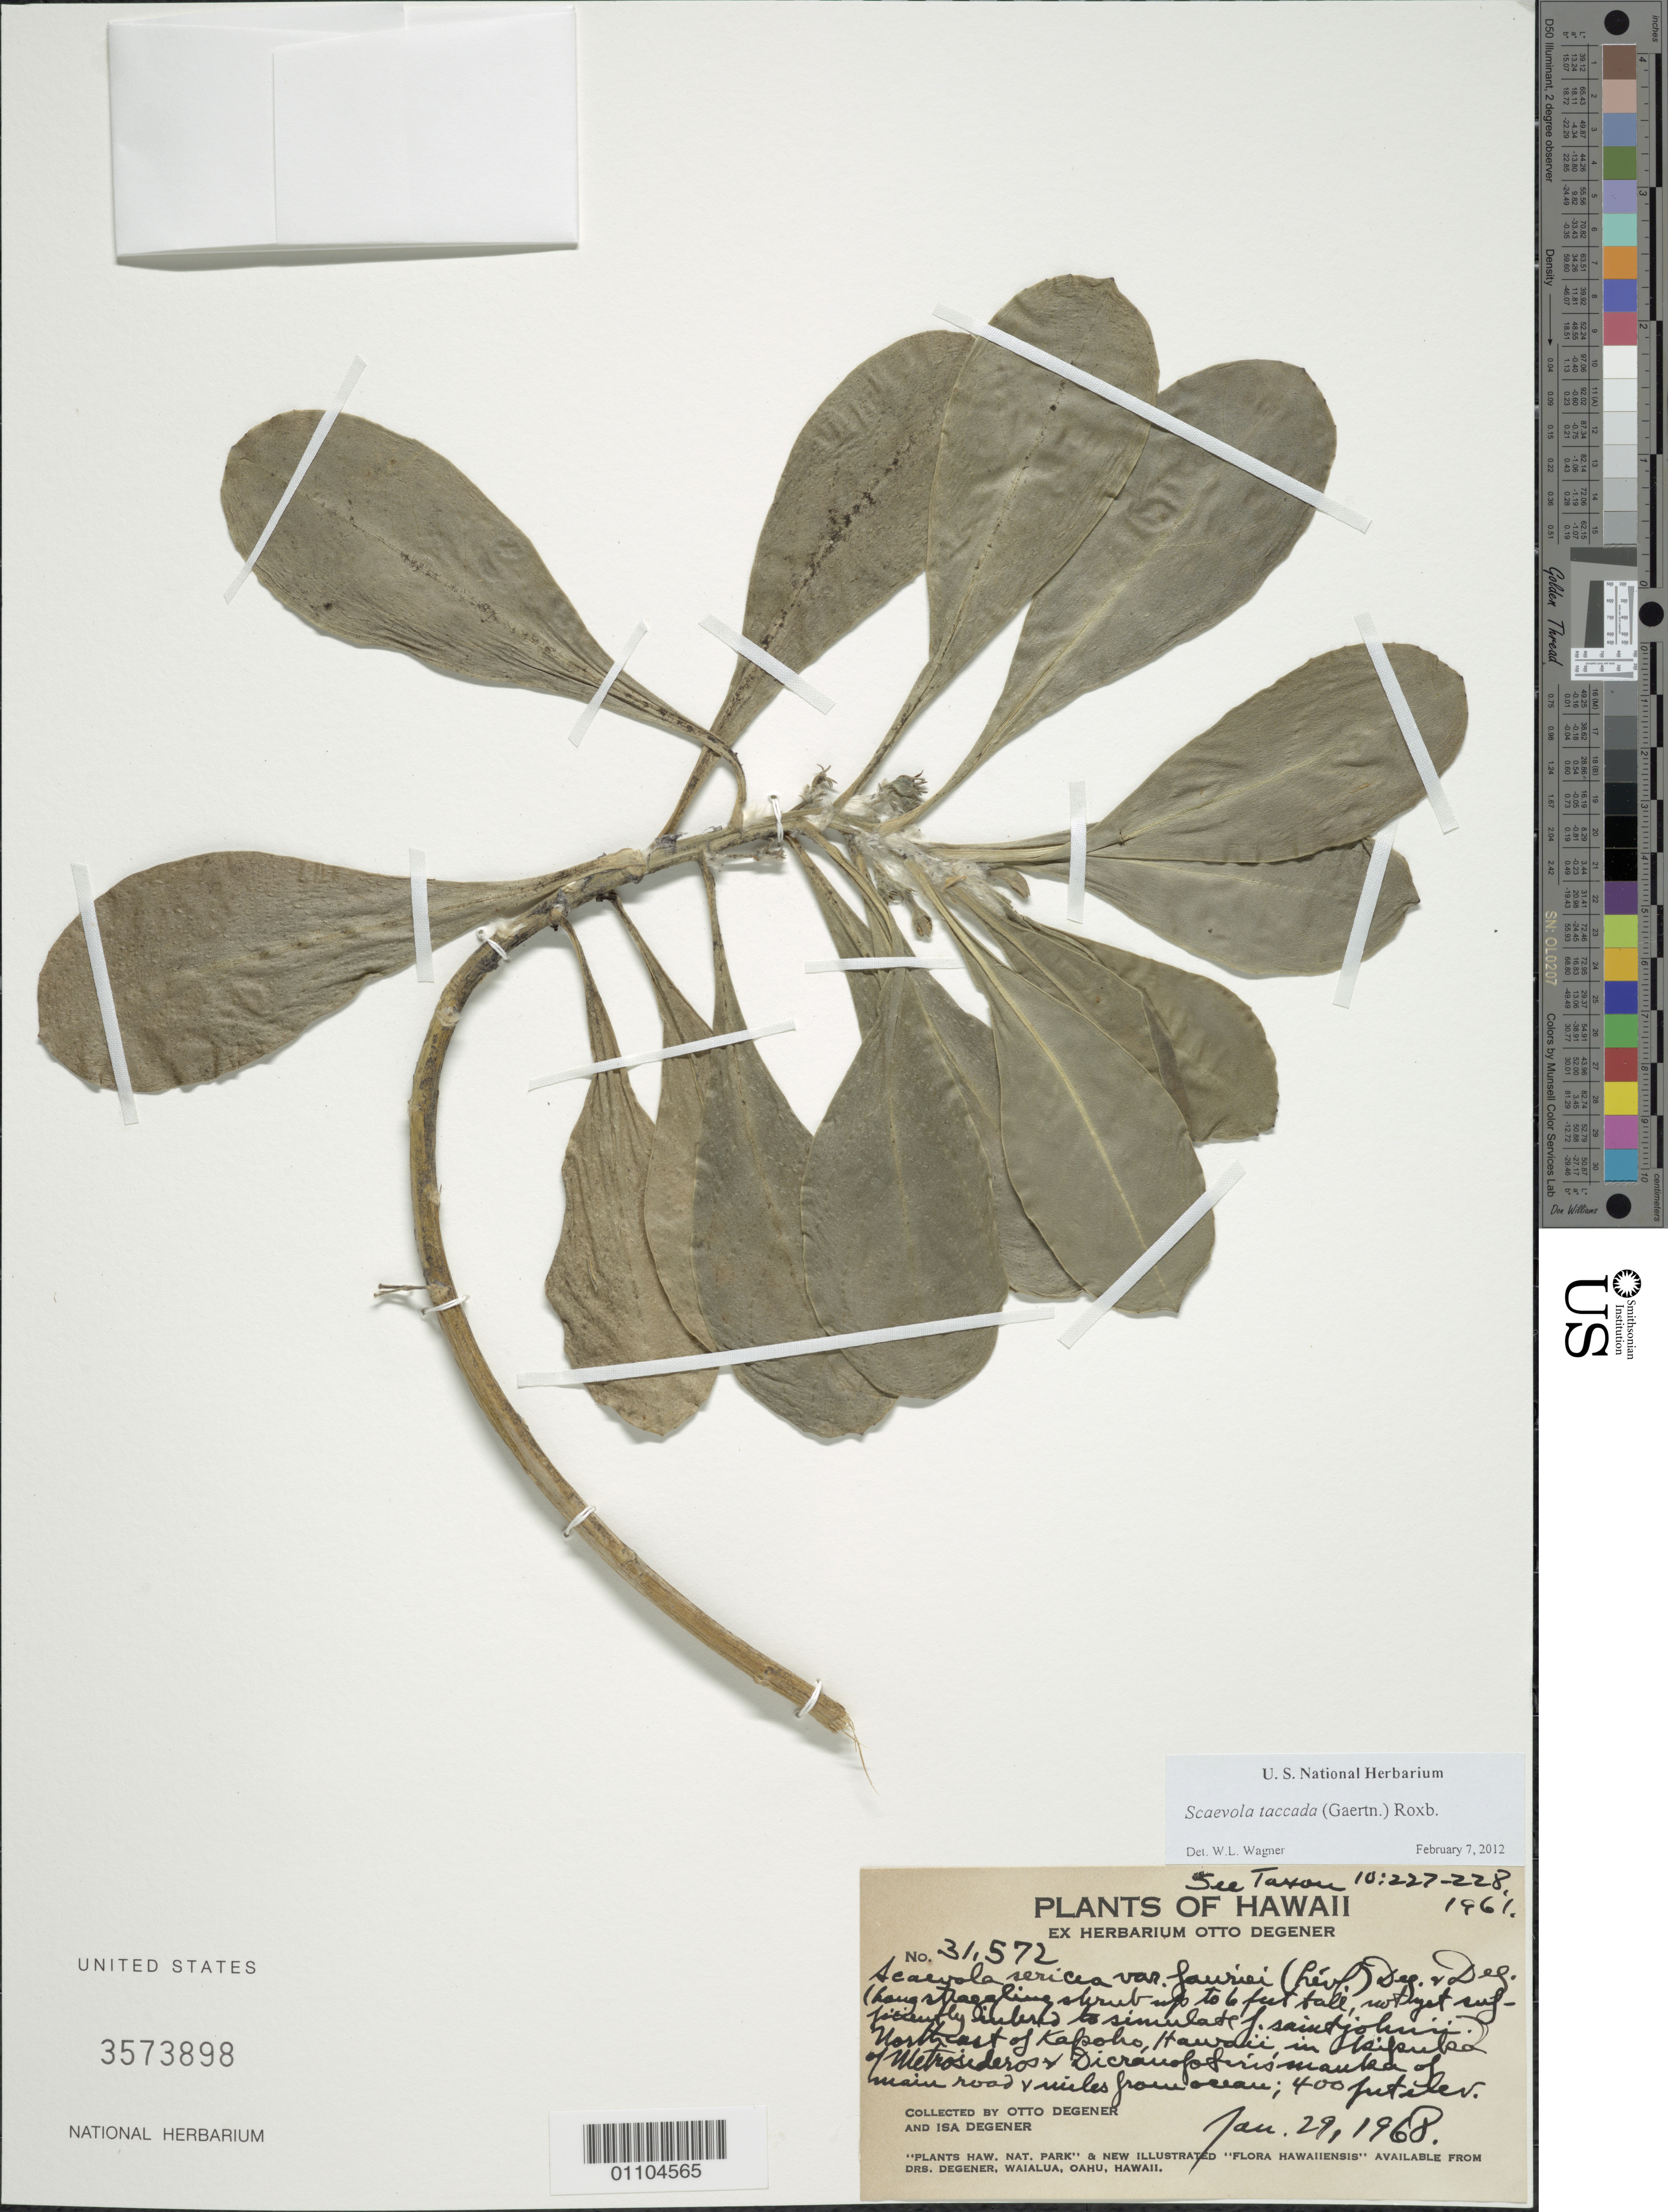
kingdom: Plantae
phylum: Tracheophyta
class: Magnoliopsida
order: Asterales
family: Goodeniaceae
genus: Scaevola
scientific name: Scaevola taccada var. taccada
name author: (Gaertn.) Roxb.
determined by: Wagner, W. L., (BOT), Smithsonian Institution - National Museum of Natural History (UNITED STATES)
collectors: O. Degener & I. Degener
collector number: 31572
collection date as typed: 29 Jan 1968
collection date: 1968-01-29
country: United States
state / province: Hawaii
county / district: Hawaii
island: Hawaii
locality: Northeast of Kapoho.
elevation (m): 121.92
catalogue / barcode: US 3573898